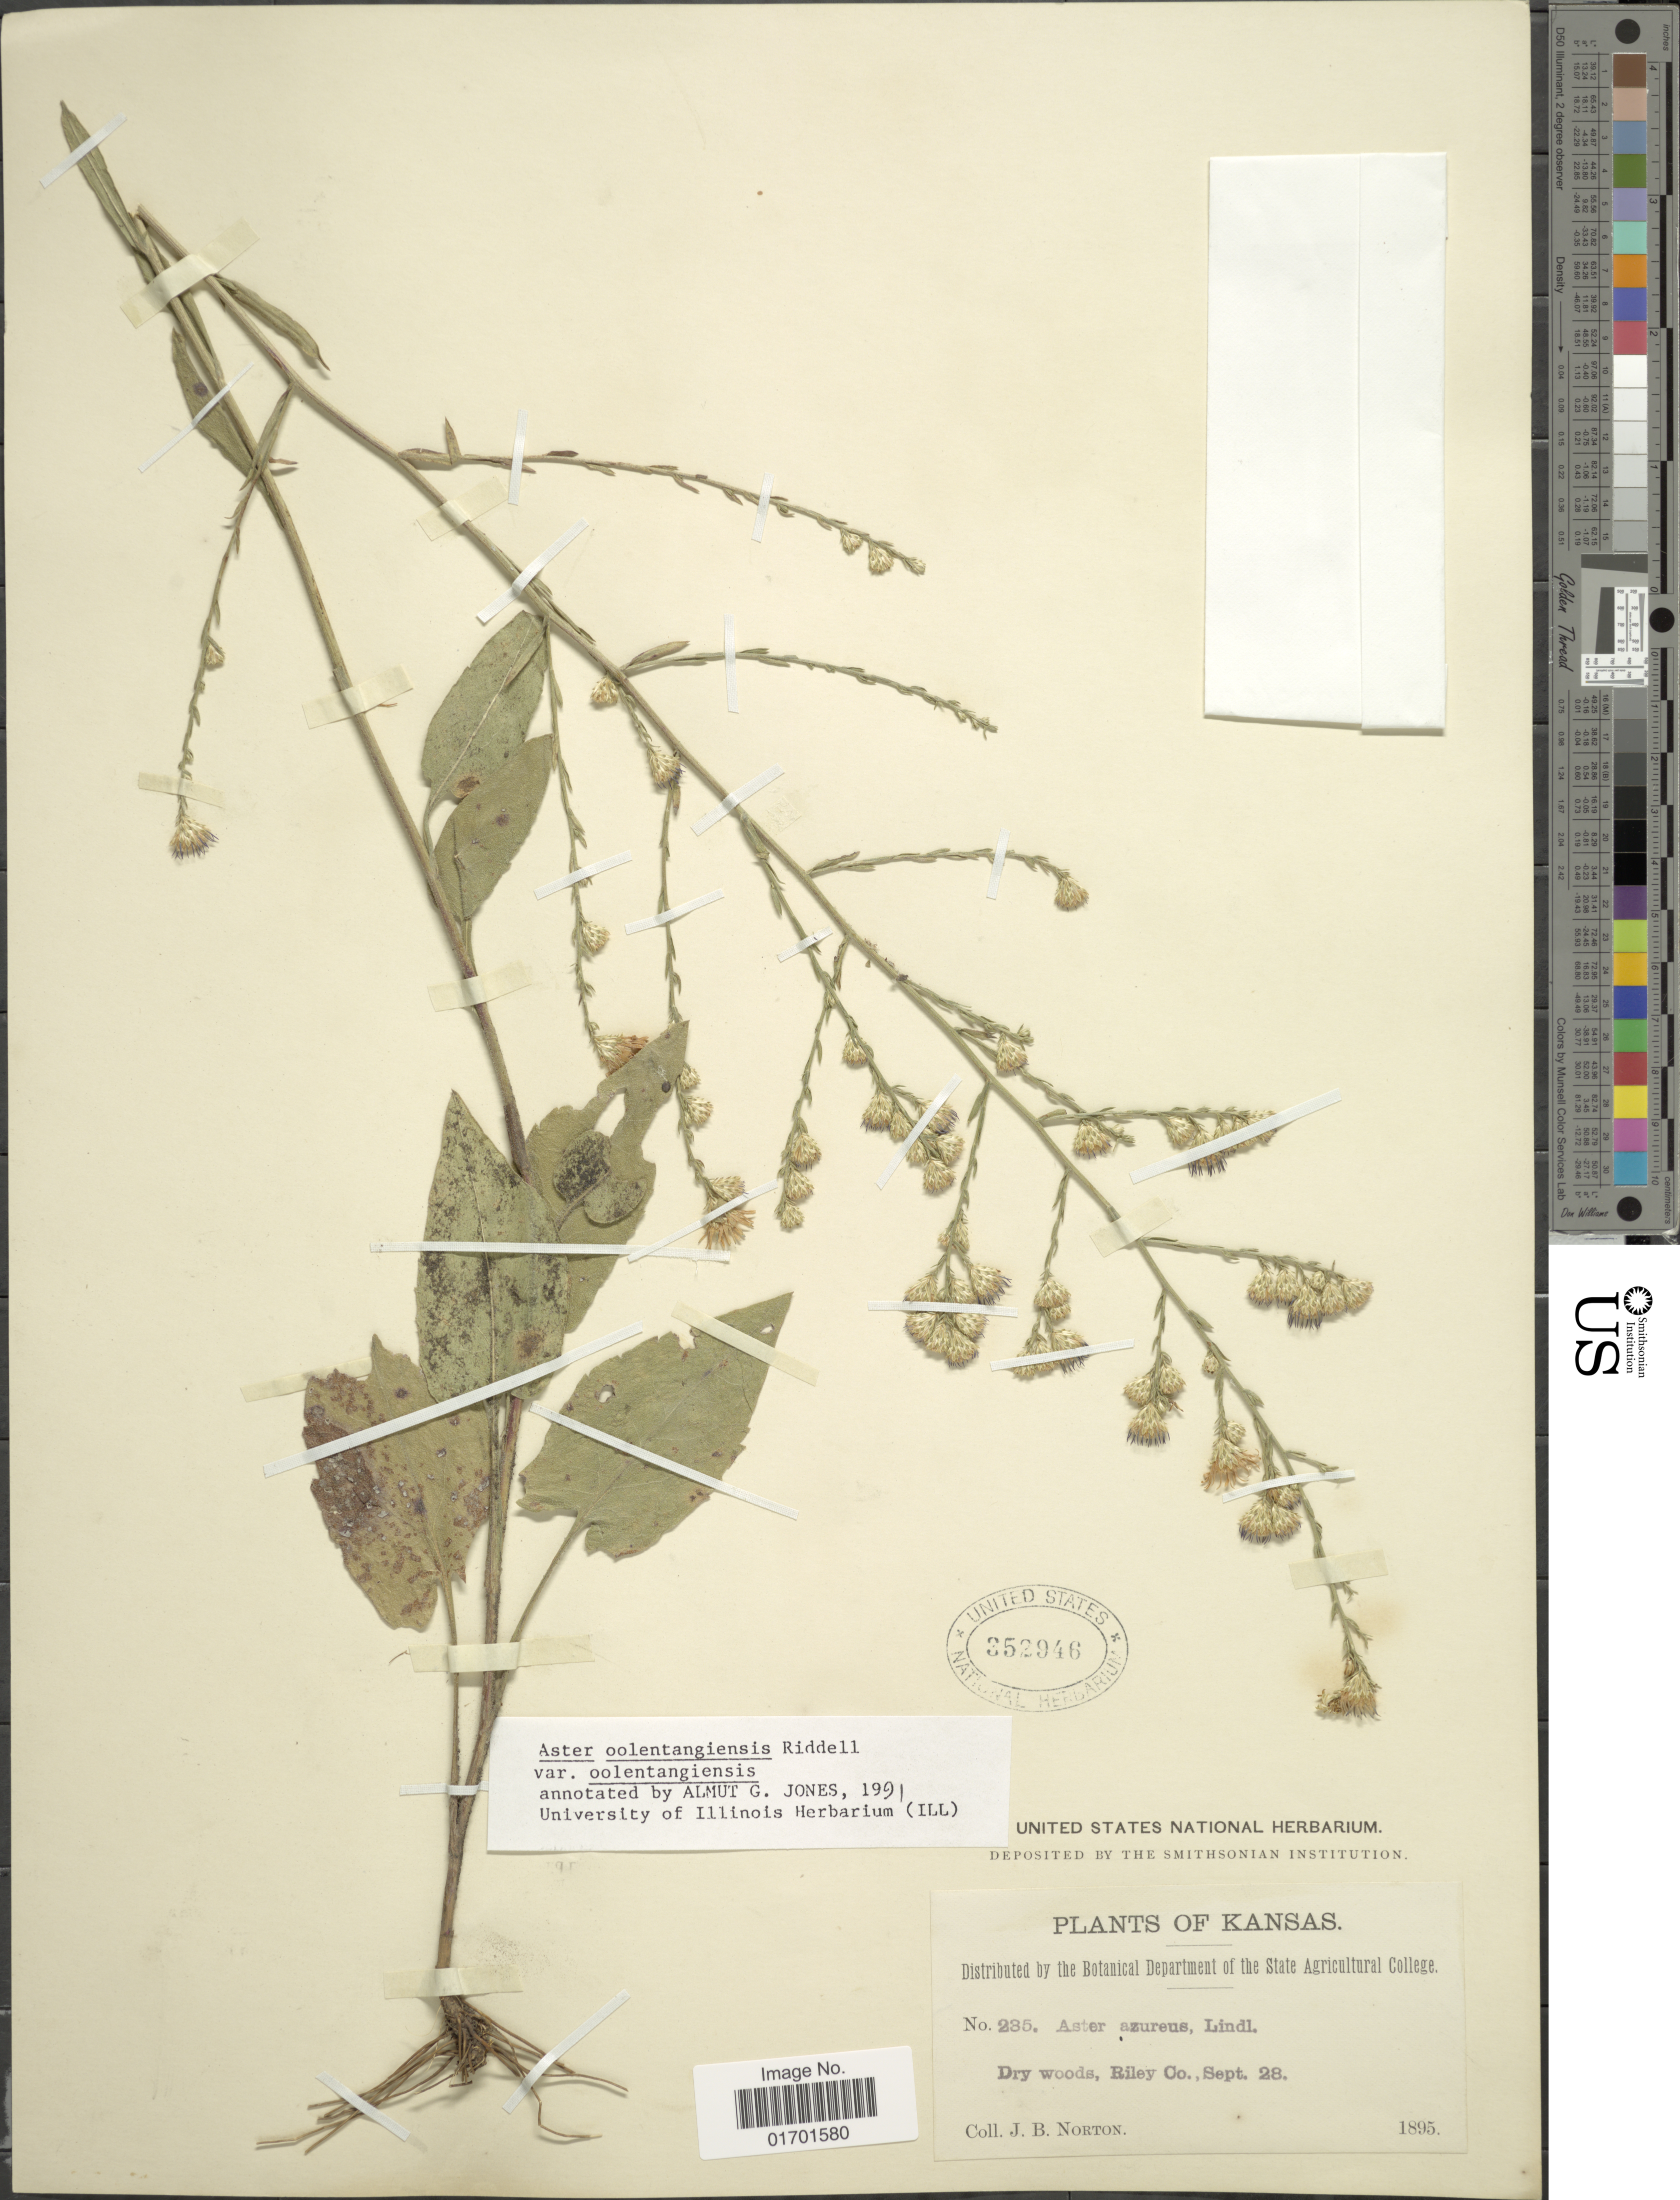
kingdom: Plantae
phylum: Tracheophyta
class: Magnoliopsida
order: Asterales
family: Asteraceae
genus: Symphyotrichum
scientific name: Symphyotrichum oolentangiense var. oolentangiense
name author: G.L. Nesom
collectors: J. B. Norton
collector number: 235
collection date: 1895-09-28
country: United States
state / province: Kansas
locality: Riley Co.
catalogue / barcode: US 352946